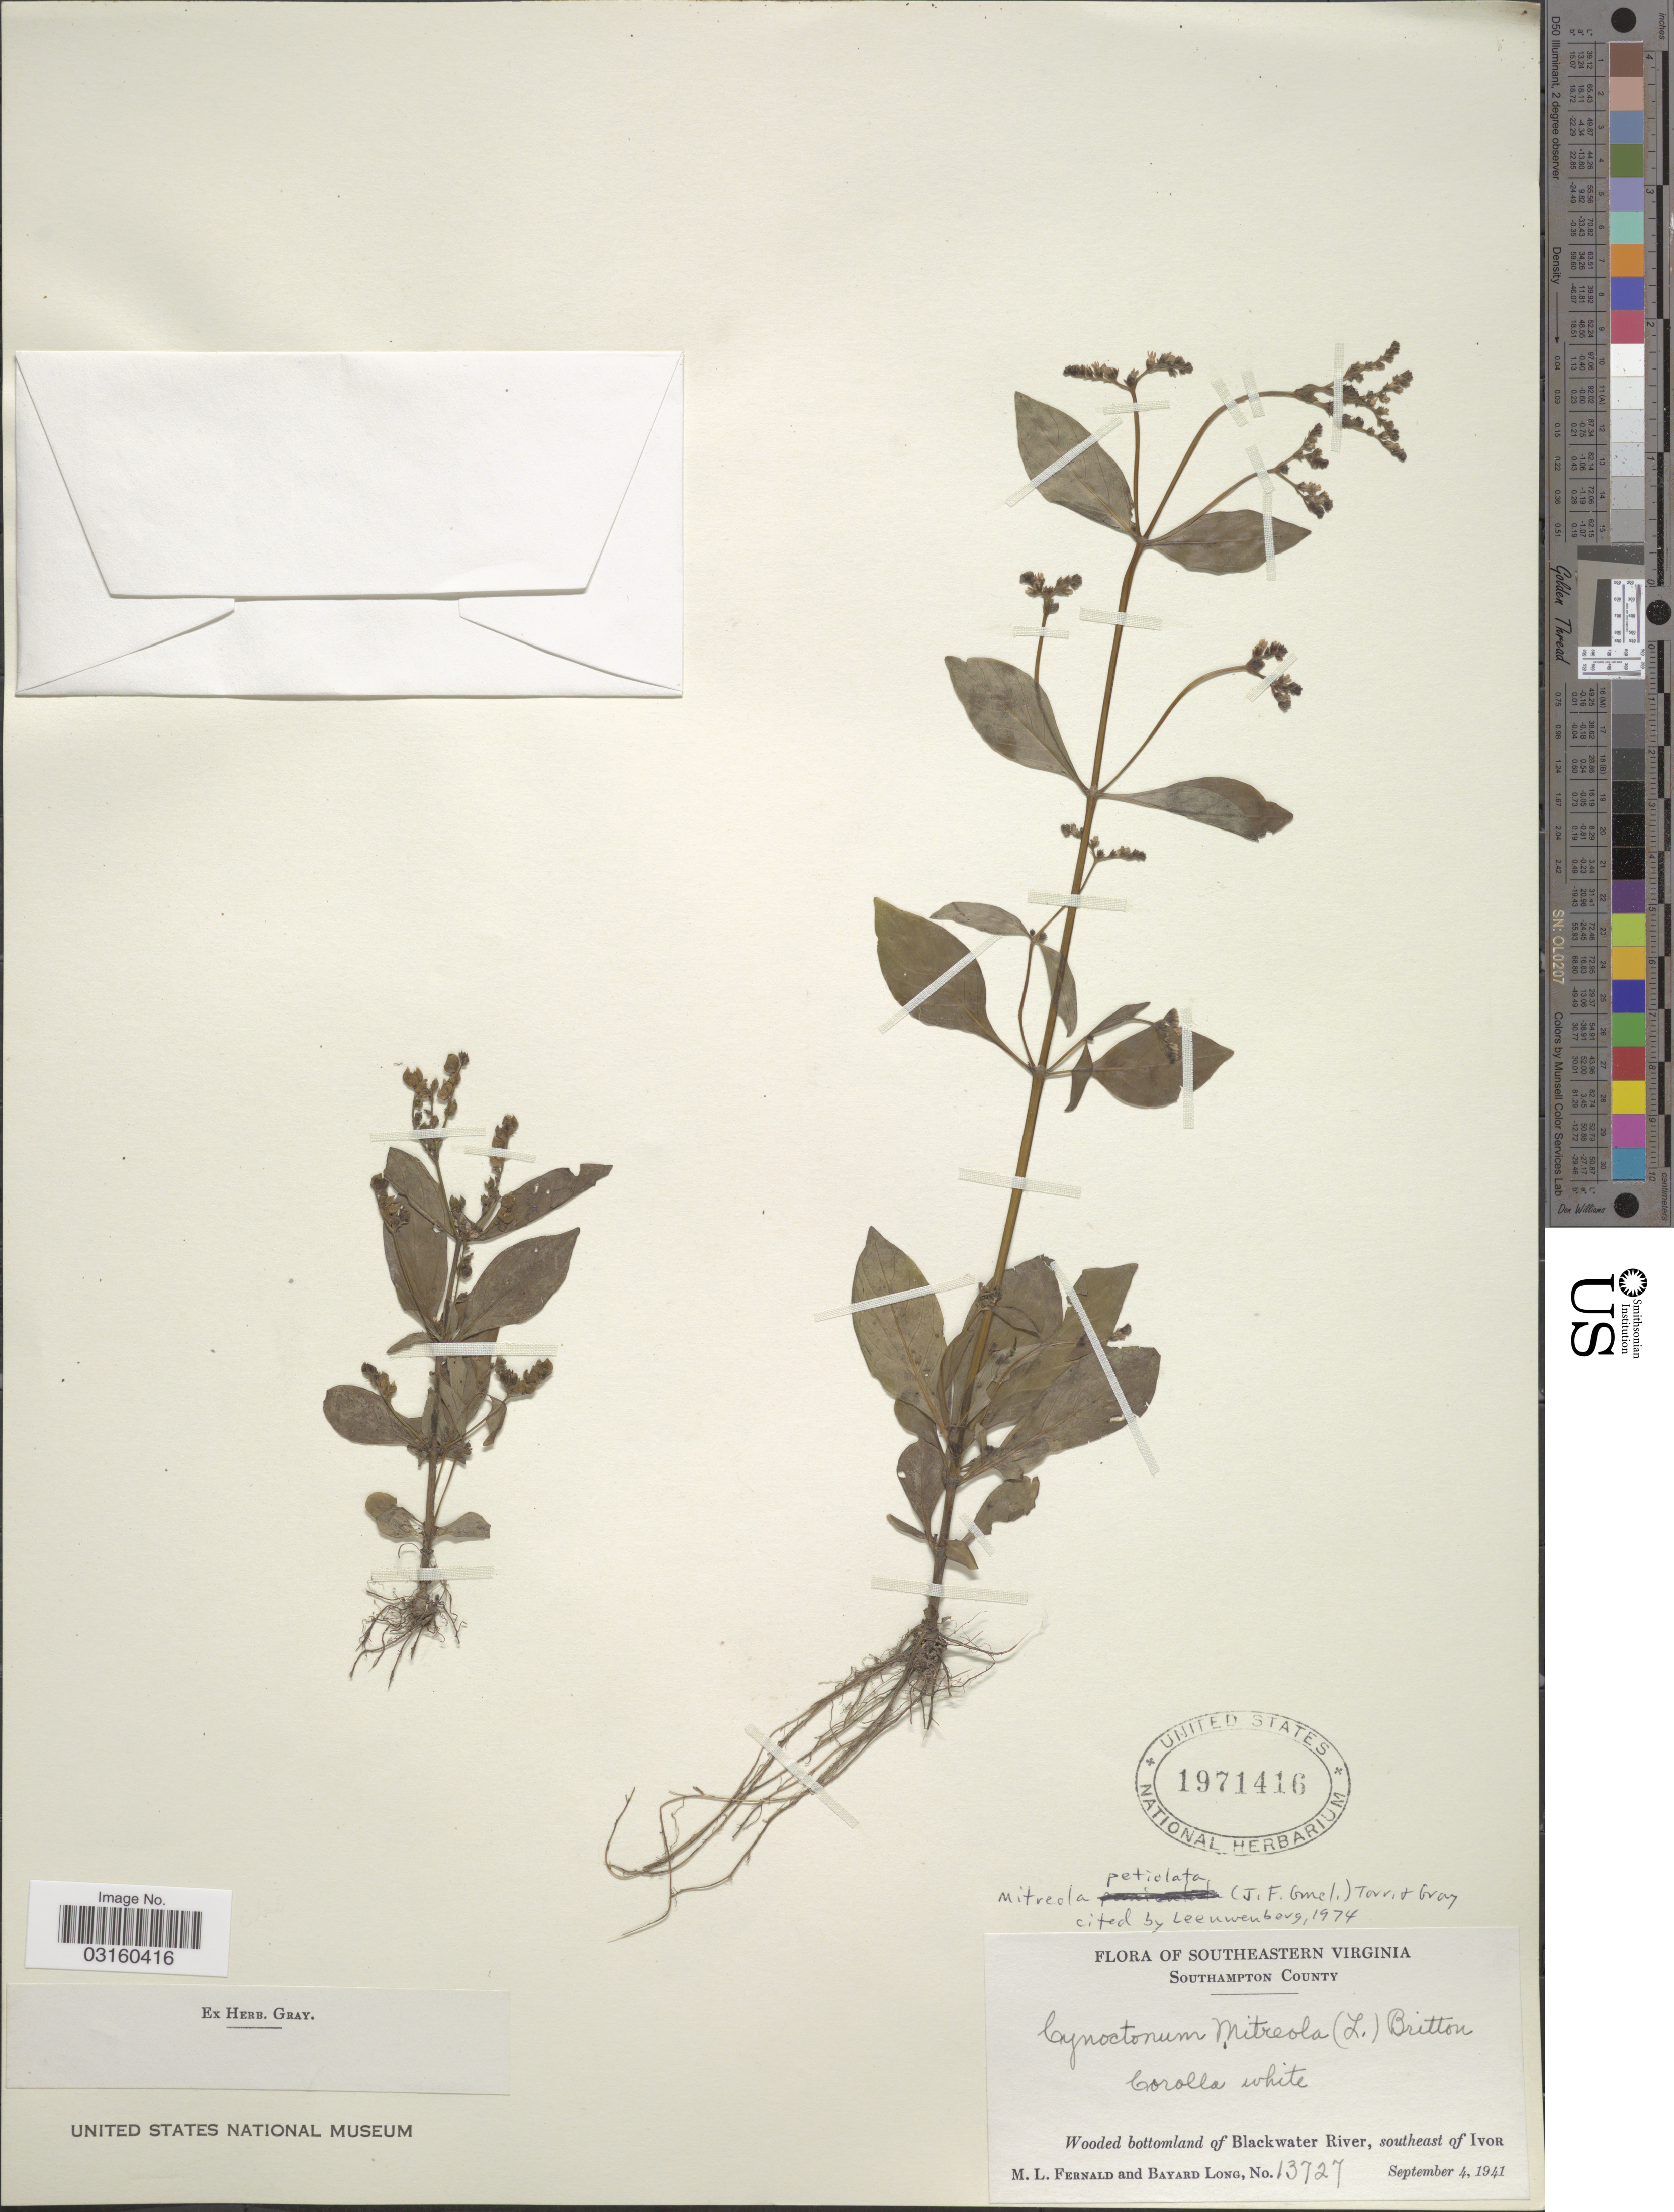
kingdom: Plantae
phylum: Tracheophyta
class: Magnoliopsida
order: Gentianales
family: Loganiaceae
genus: Mitreola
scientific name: Mitreola petiolata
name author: (J.F. Gmel.) Torr. & A. Gray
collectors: M. L. Fernald & B. Long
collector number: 13727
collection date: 1941-09-04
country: United States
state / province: Virginia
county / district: Southampton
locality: Southeastern Virginia, Southampton County, Wooded bottomland of Blackwater River, southeast of Ivor.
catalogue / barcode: US 1971416